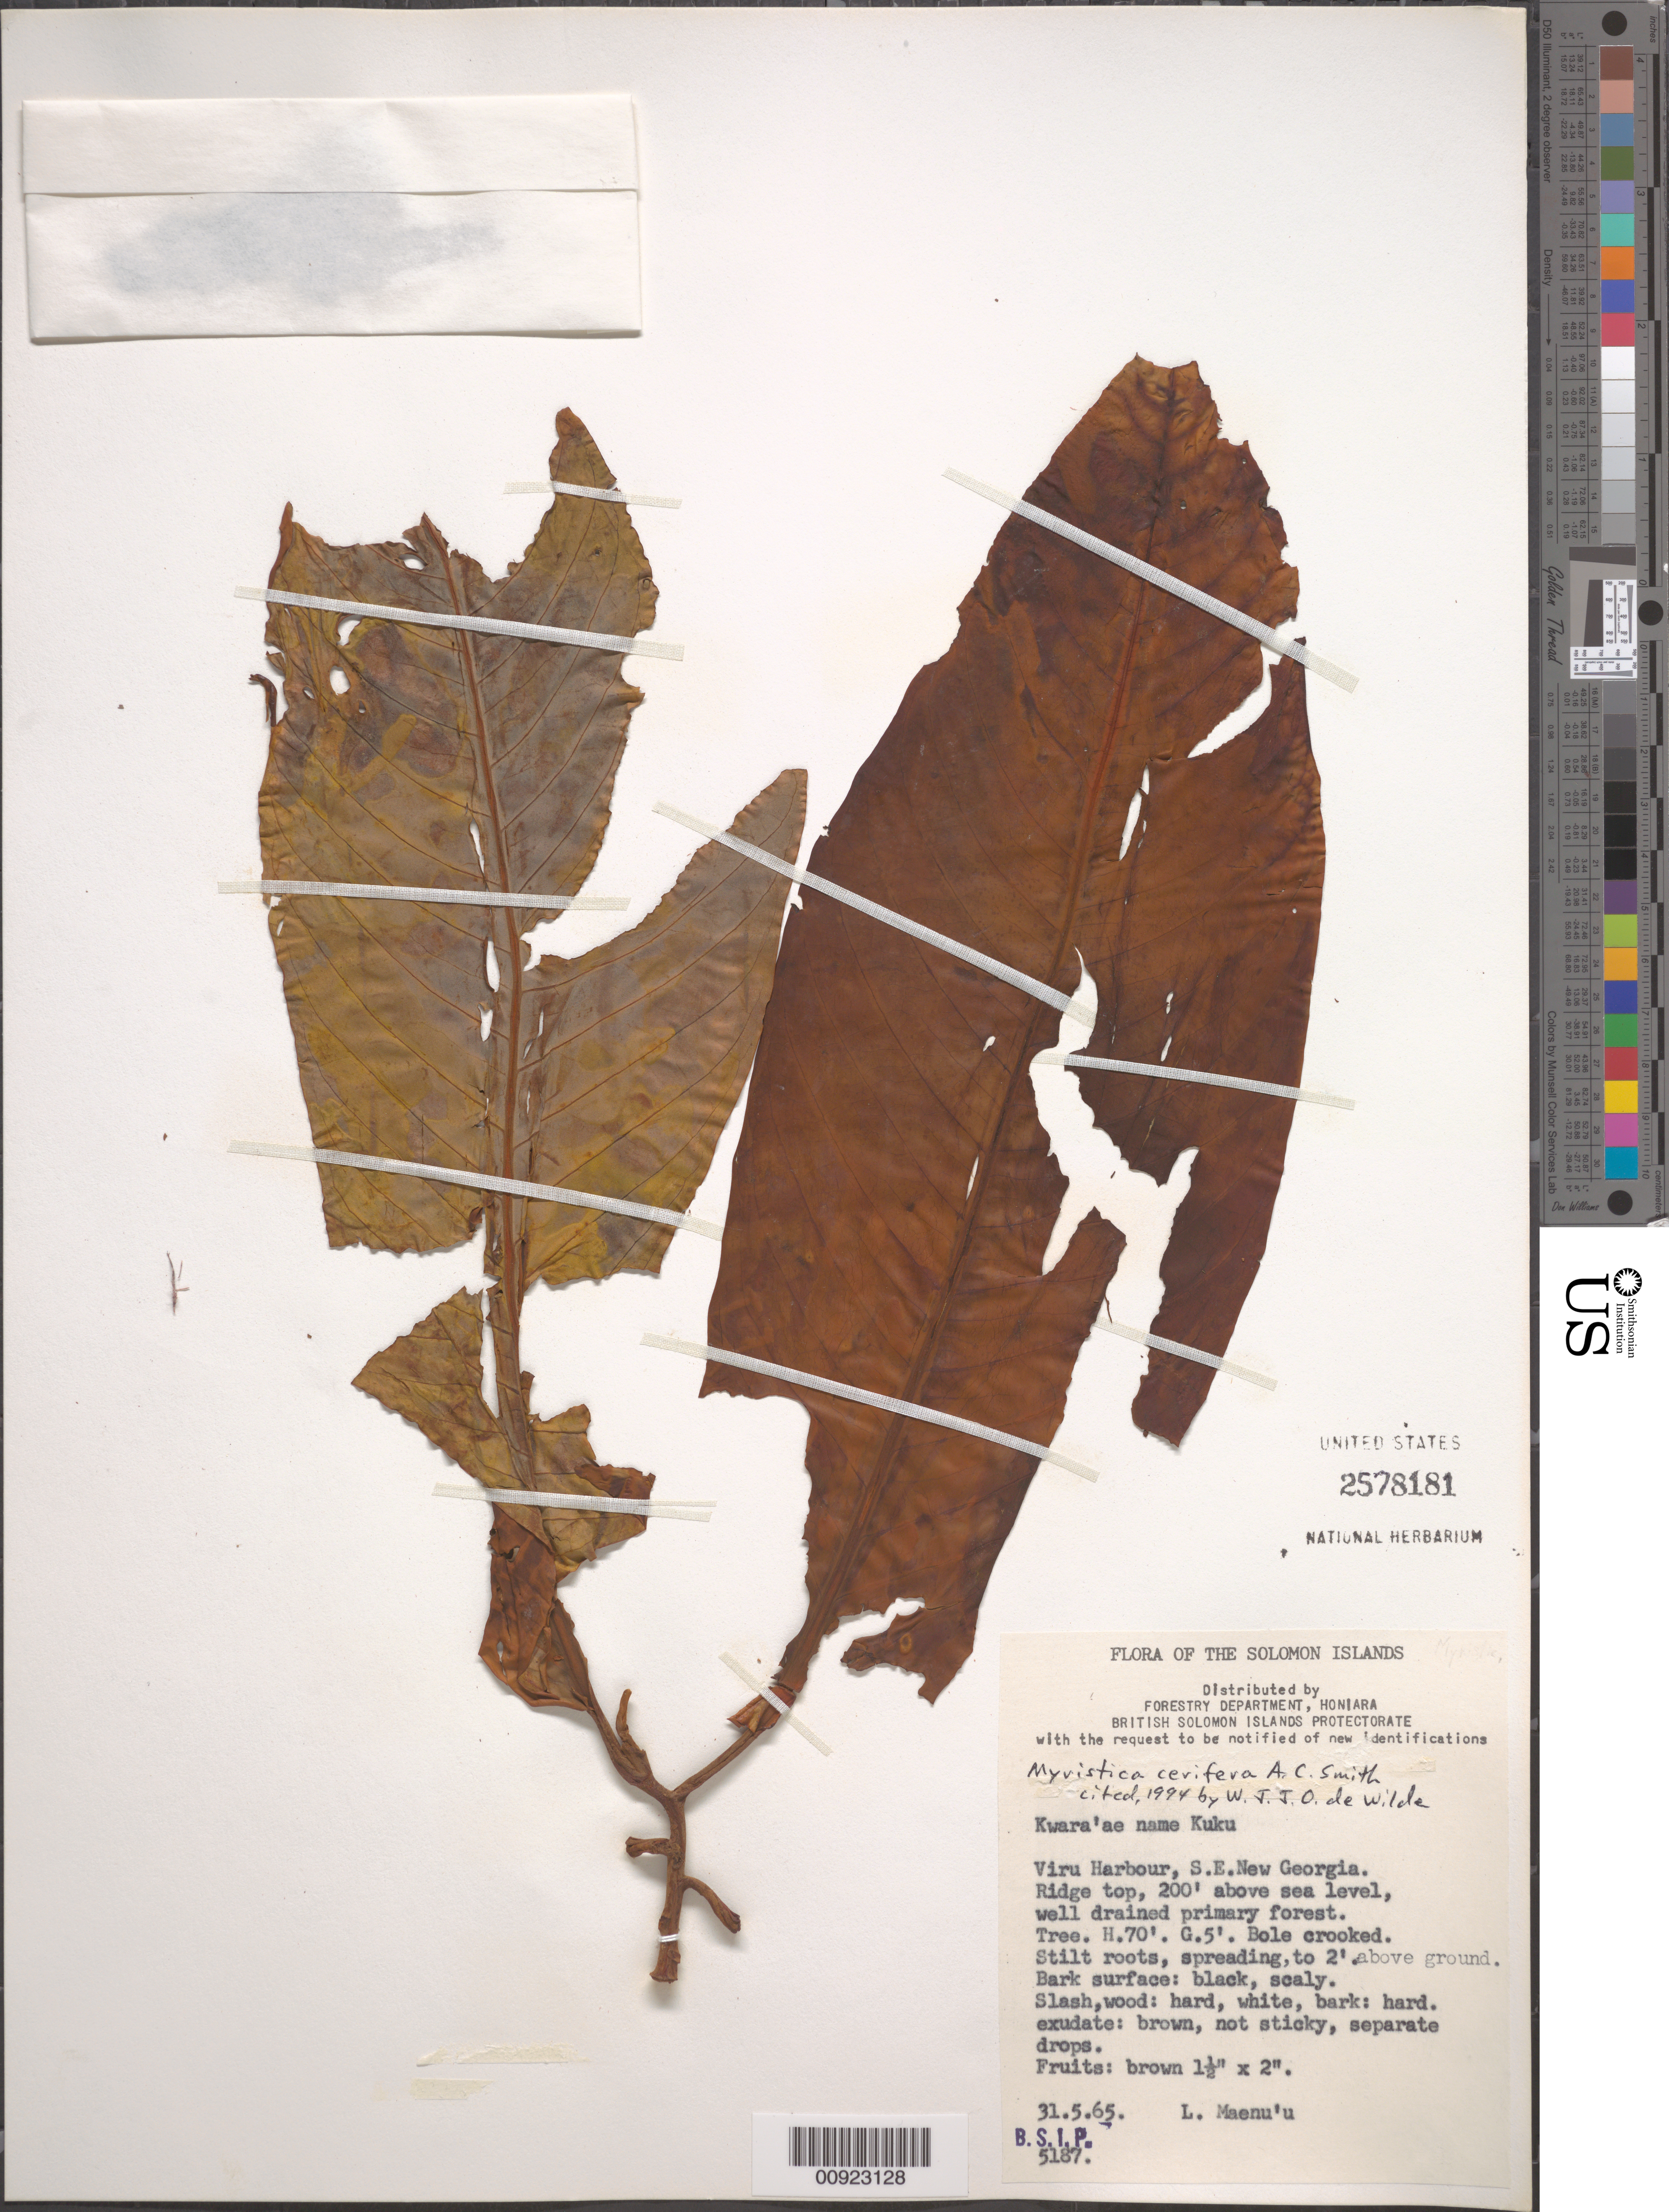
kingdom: Plantae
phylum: Tracheophyta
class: Magnoliopsida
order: Magnoliales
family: Myristicaceae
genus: Myristica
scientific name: Myristica cerifera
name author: A.C. Sm.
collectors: L. Maenu'u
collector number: BSIP 5187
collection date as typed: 31 May 1965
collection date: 1965-05-31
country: Solomon Islands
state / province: Western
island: New Georgia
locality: Viru Harbour, SE New Georgia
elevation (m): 61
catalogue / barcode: US 2578181